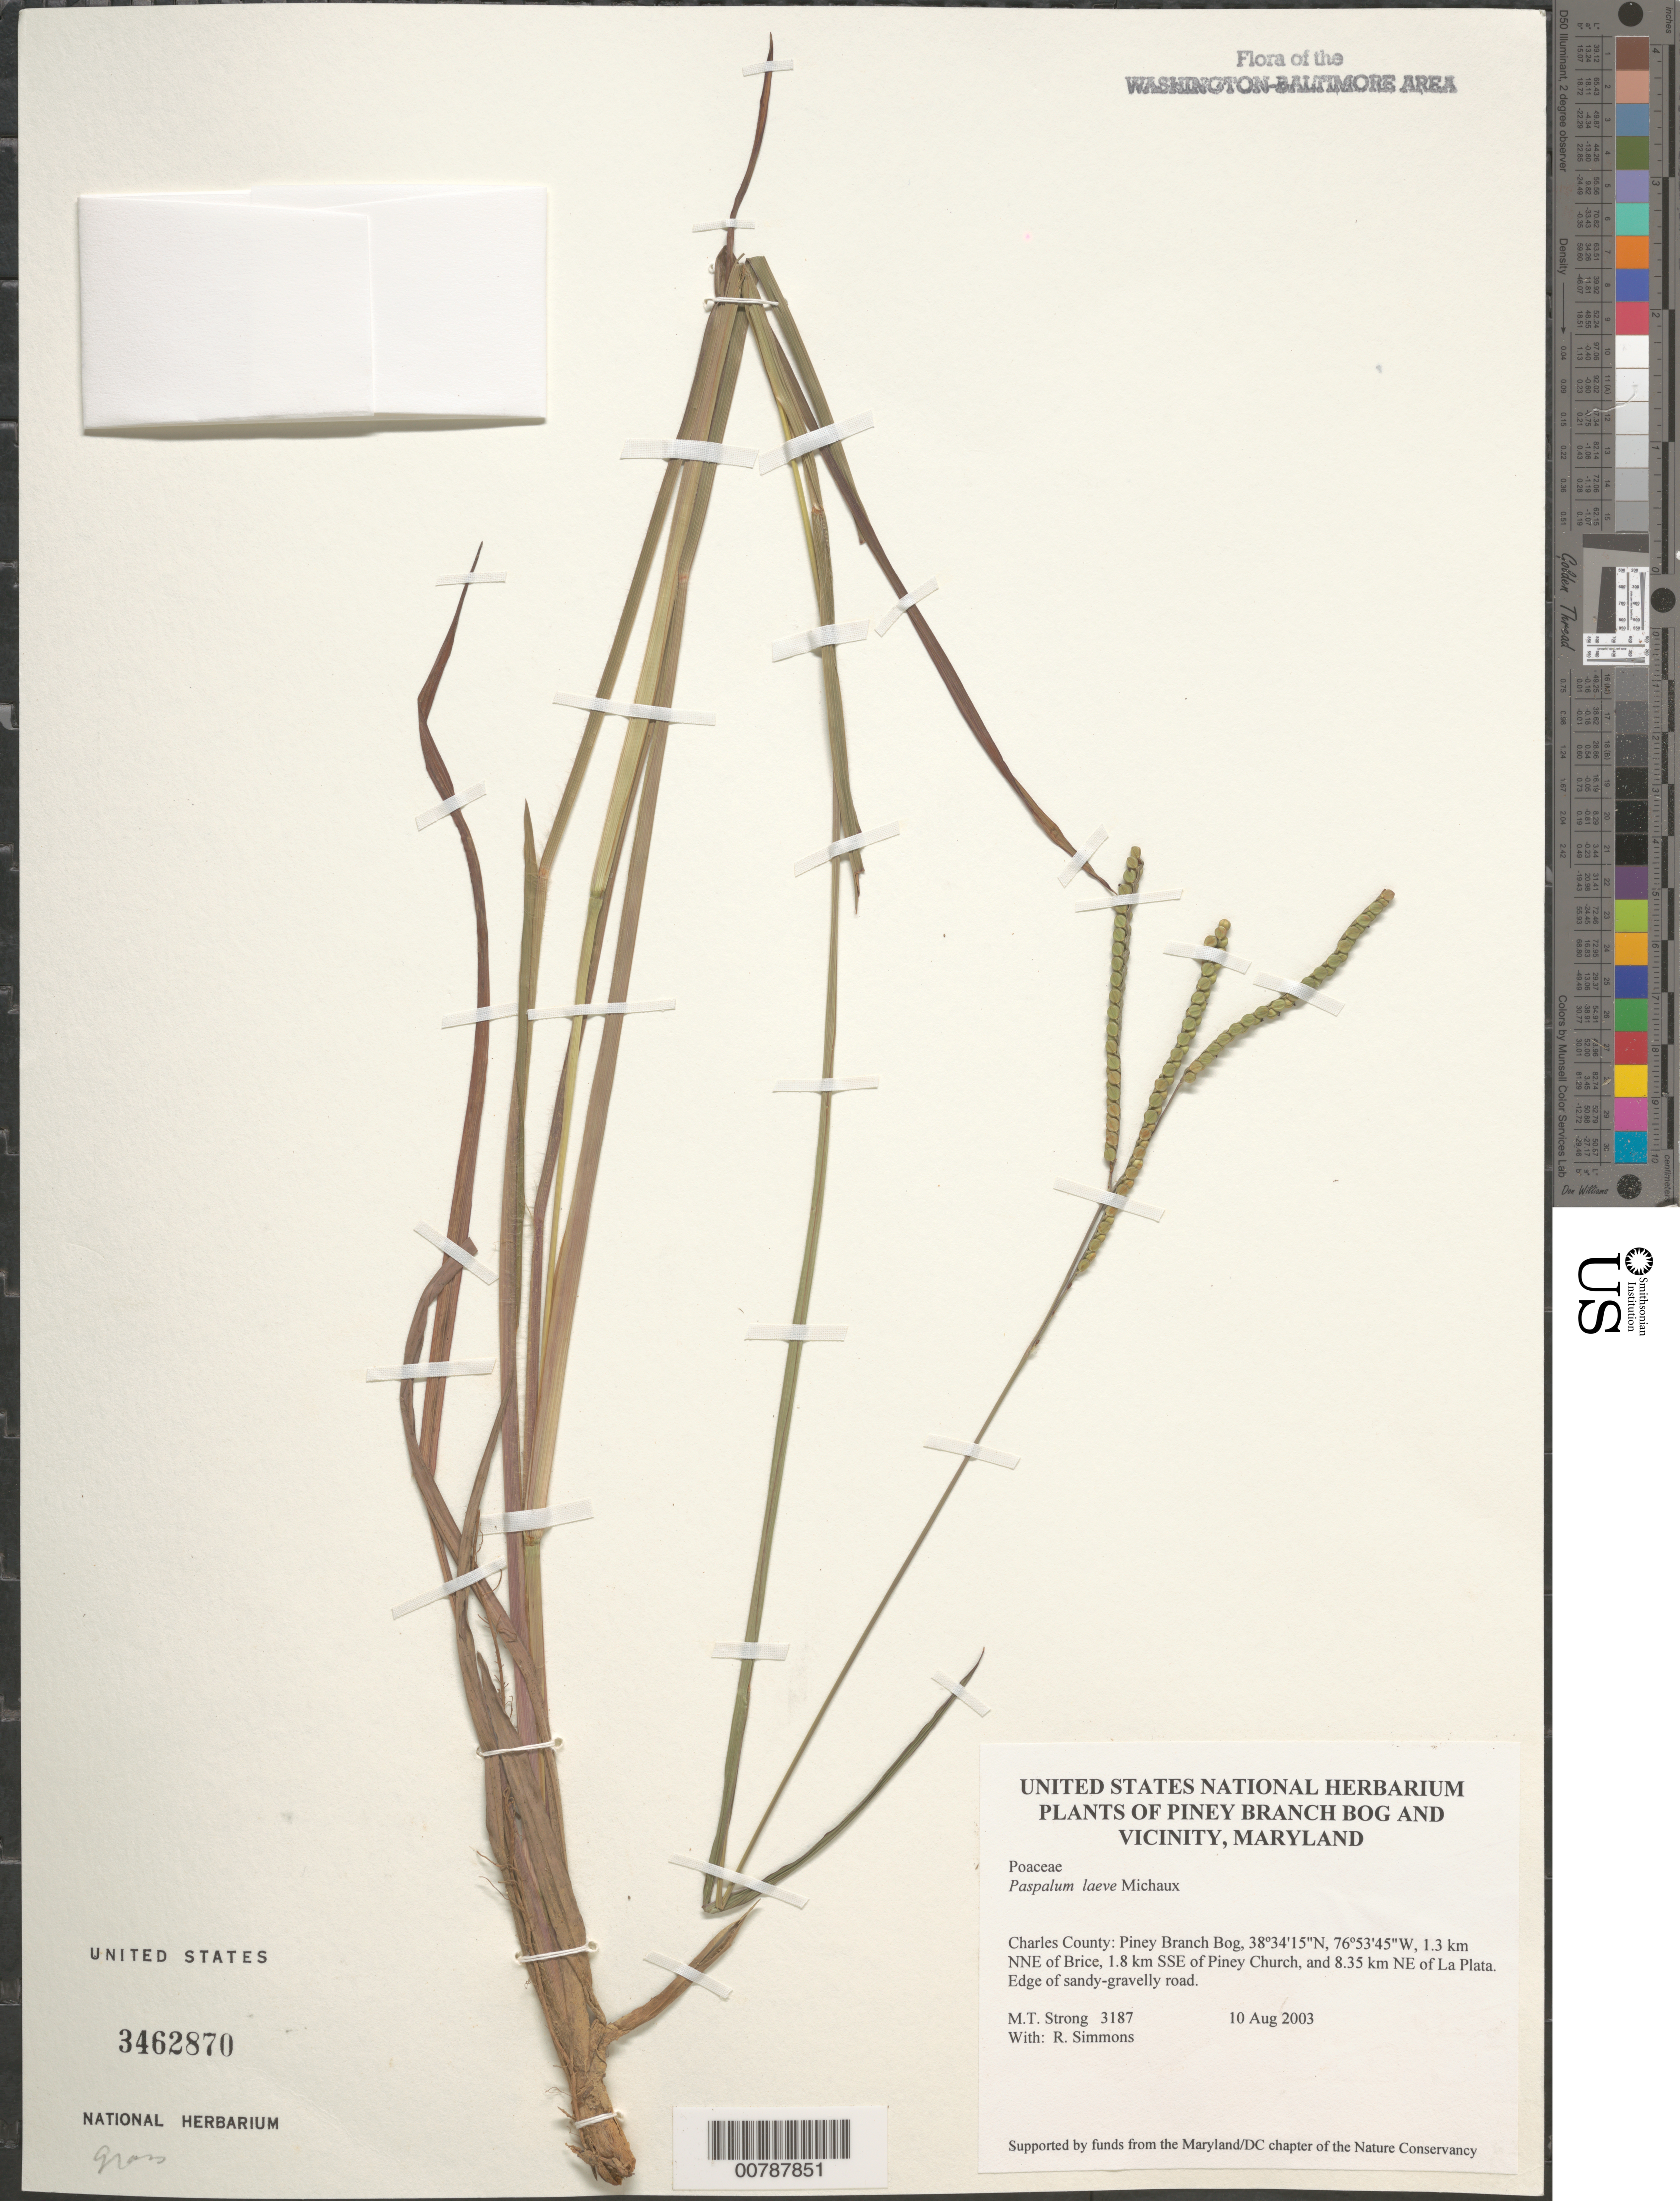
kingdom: Plantae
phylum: Tracheophyta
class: Liliopsida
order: Poales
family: Poaceae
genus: Paspalum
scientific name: Paspalum laeve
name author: Michx.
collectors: M. T. Strong & R. H. Simmons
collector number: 3187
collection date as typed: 10 Aug 2003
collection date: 2003-08-10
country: United States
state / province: Maryland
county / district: Charles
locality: Piney Branch Bog, 1.3 km NNE of Brice, 1.8 km SSE of Piney Church, and 8.35 km NE of La Plata.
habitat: Edge of sandy-gravelly road.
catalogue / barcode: US 3462870